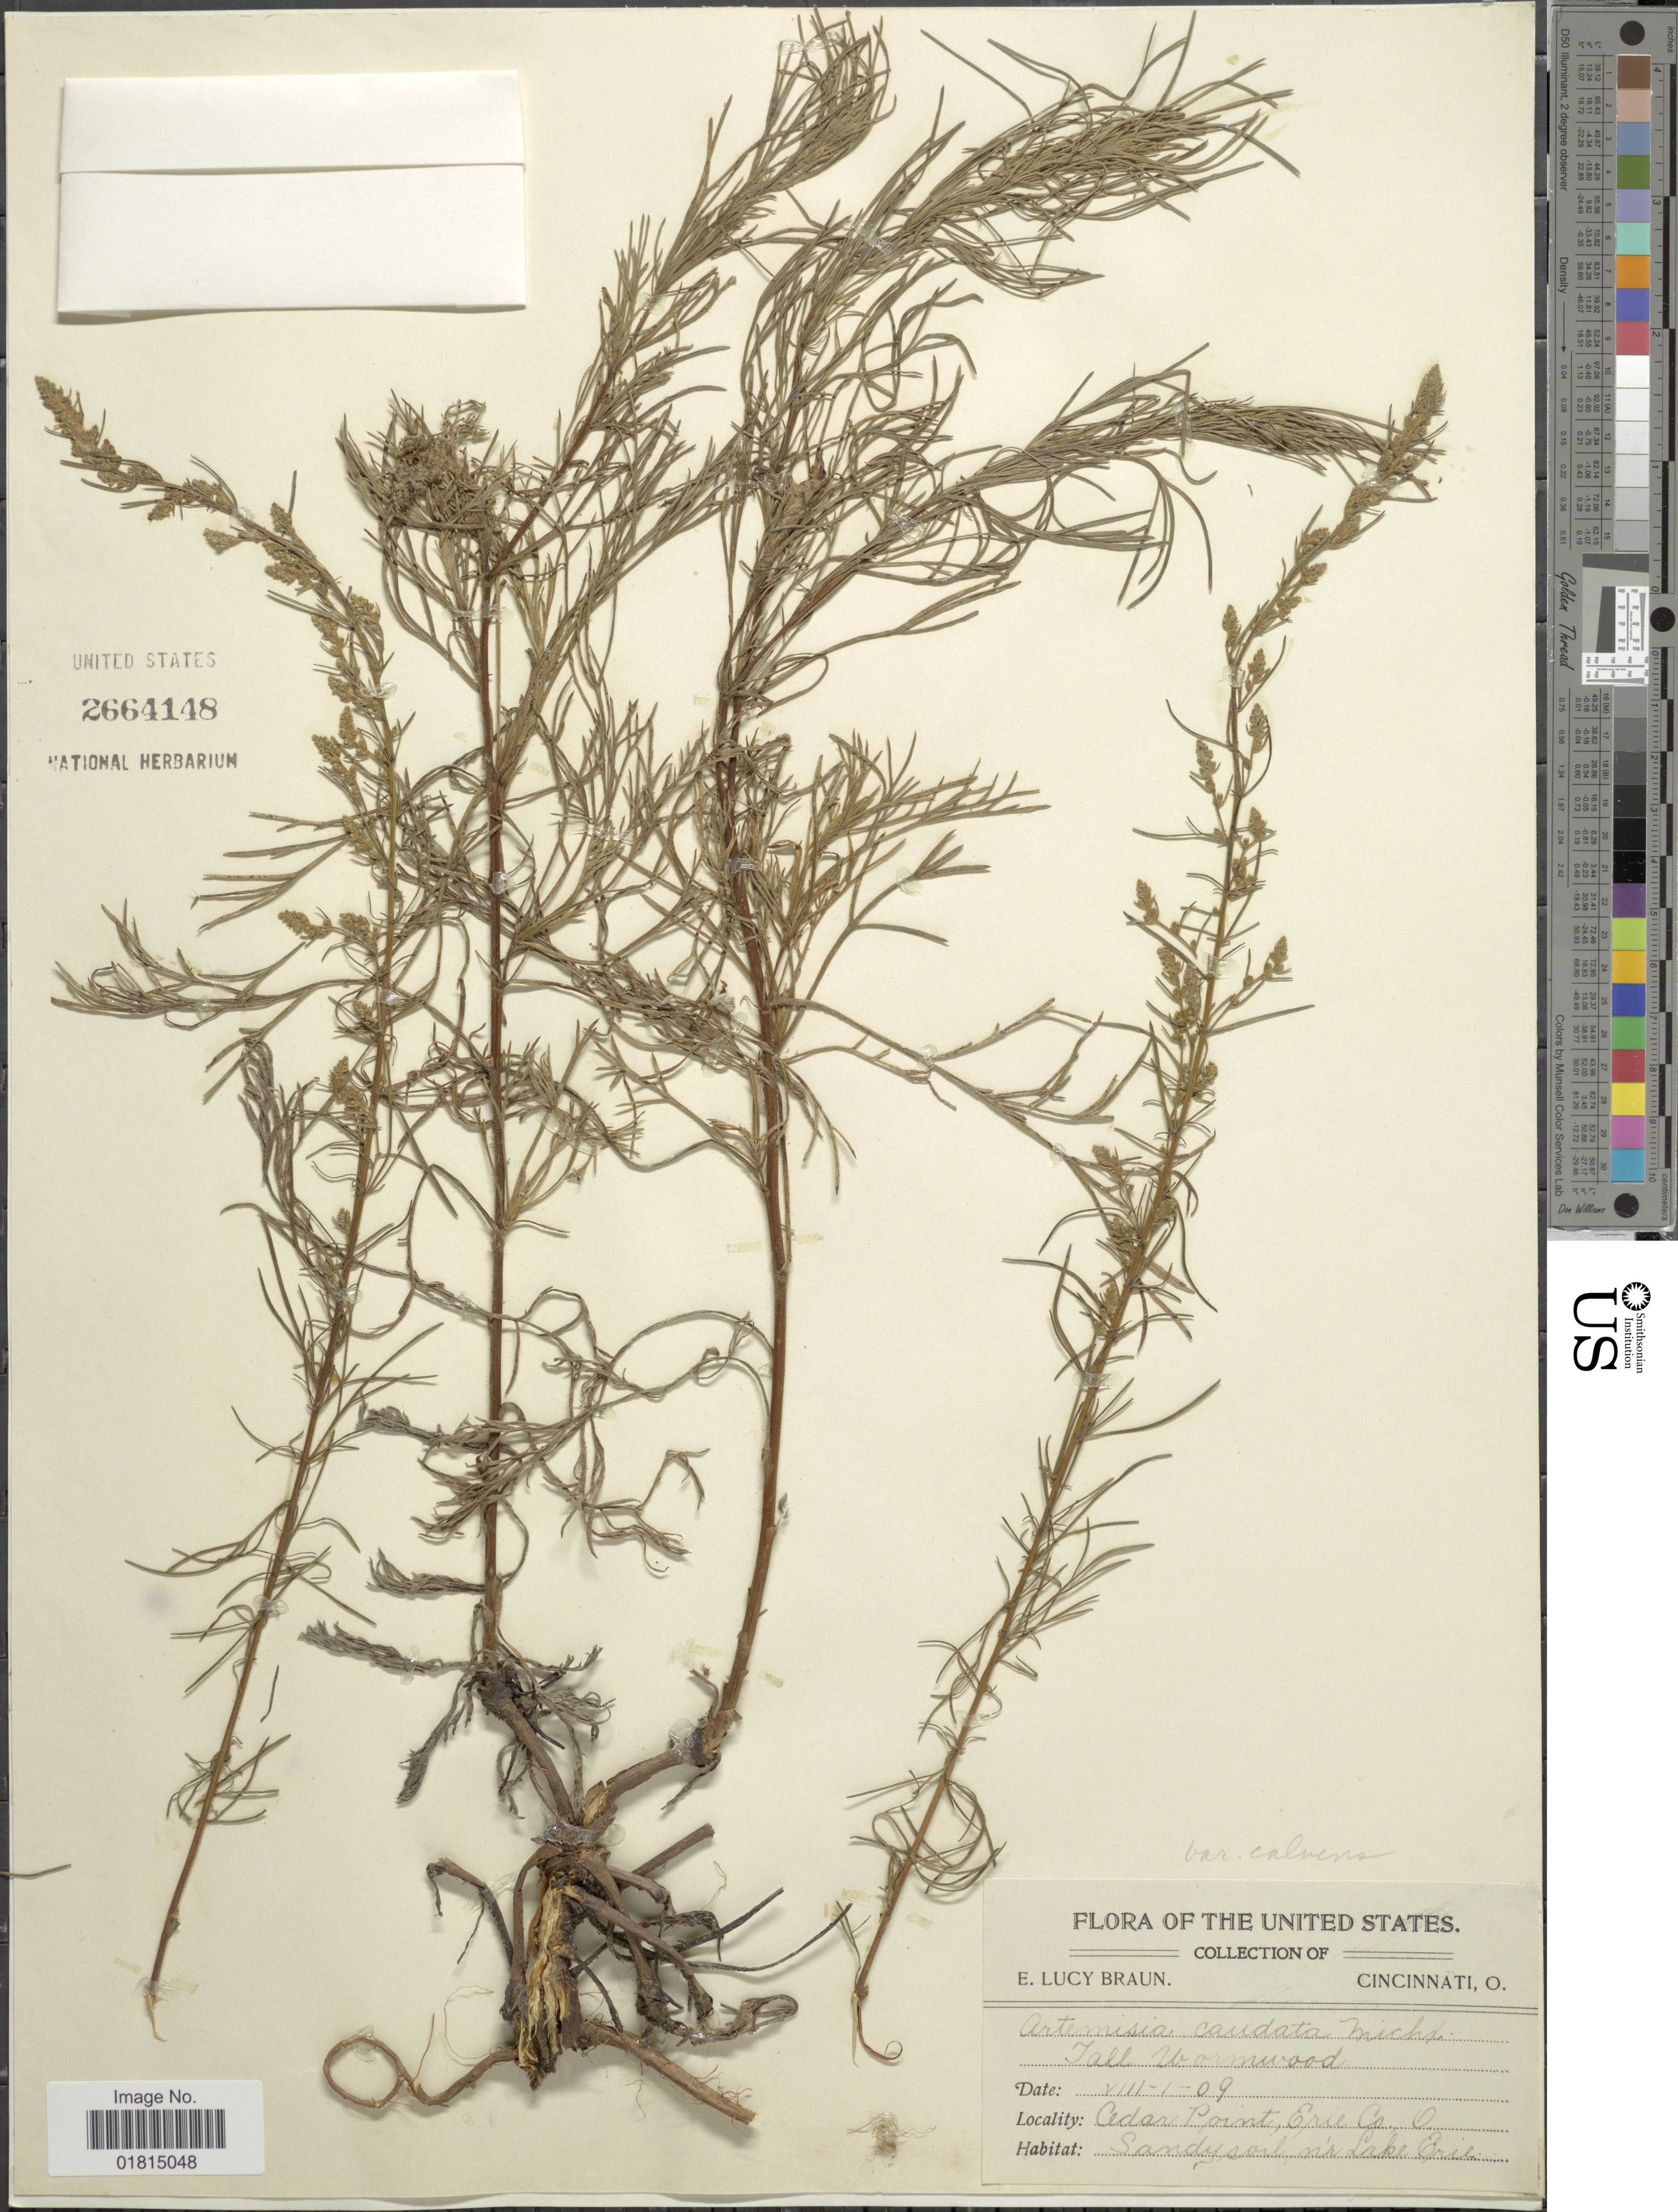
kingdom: Plantae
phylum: Tracheophyta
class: Magnoliopsida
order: Asterales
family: Asteraceae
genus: Artemisia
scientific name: Artemisia caudata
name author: Michx.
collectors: E. L. Braun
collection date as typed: Transcribed d/m/y: 1/8/9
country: United States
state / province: Ohio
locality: Cedar Point, Erie Co., O. Sandy soil. nr Lake Erie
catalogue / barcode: US 2664148